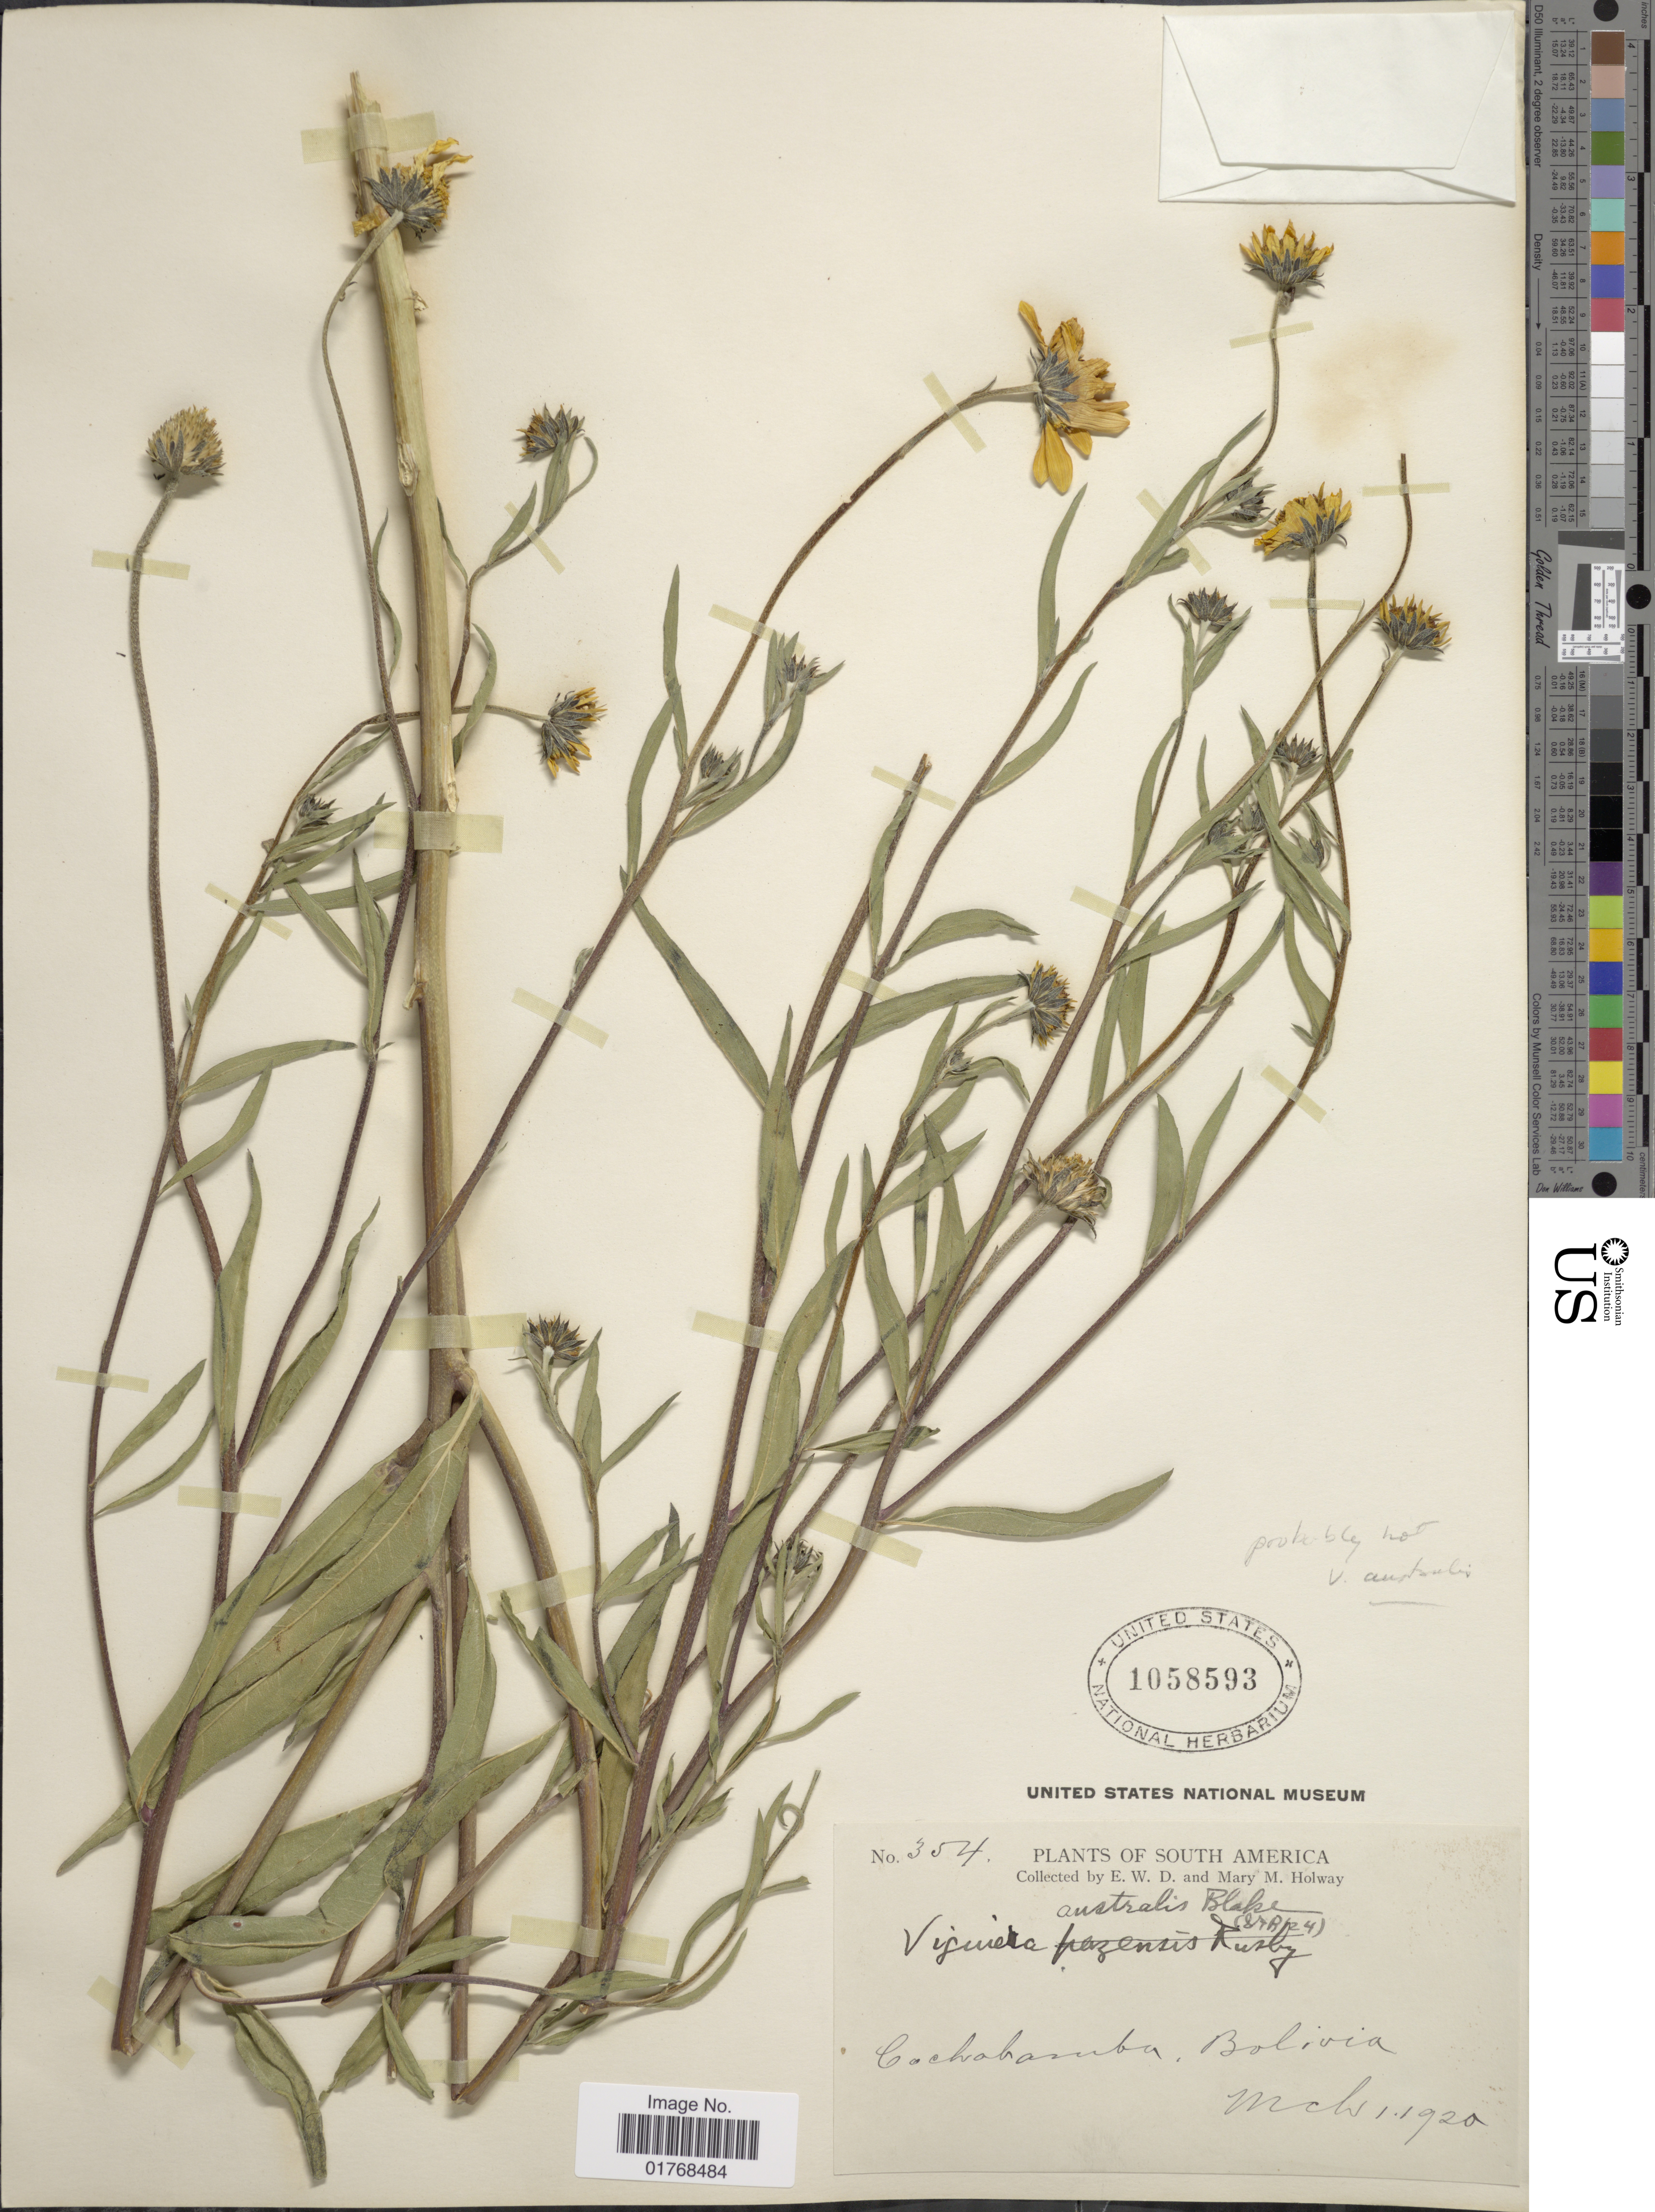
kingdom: Plantae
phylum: Tracheophyta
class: Magnoliopsida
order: Asterales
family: Asteraceae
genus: Viguiera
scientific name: Viguiera australis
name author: Blake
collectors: E. W. D. Holway & M. M. Holway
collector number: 354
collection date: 1920-03-01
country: Bolivia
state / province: Cochabamba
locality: Cochabamba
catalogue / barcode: US 1058593